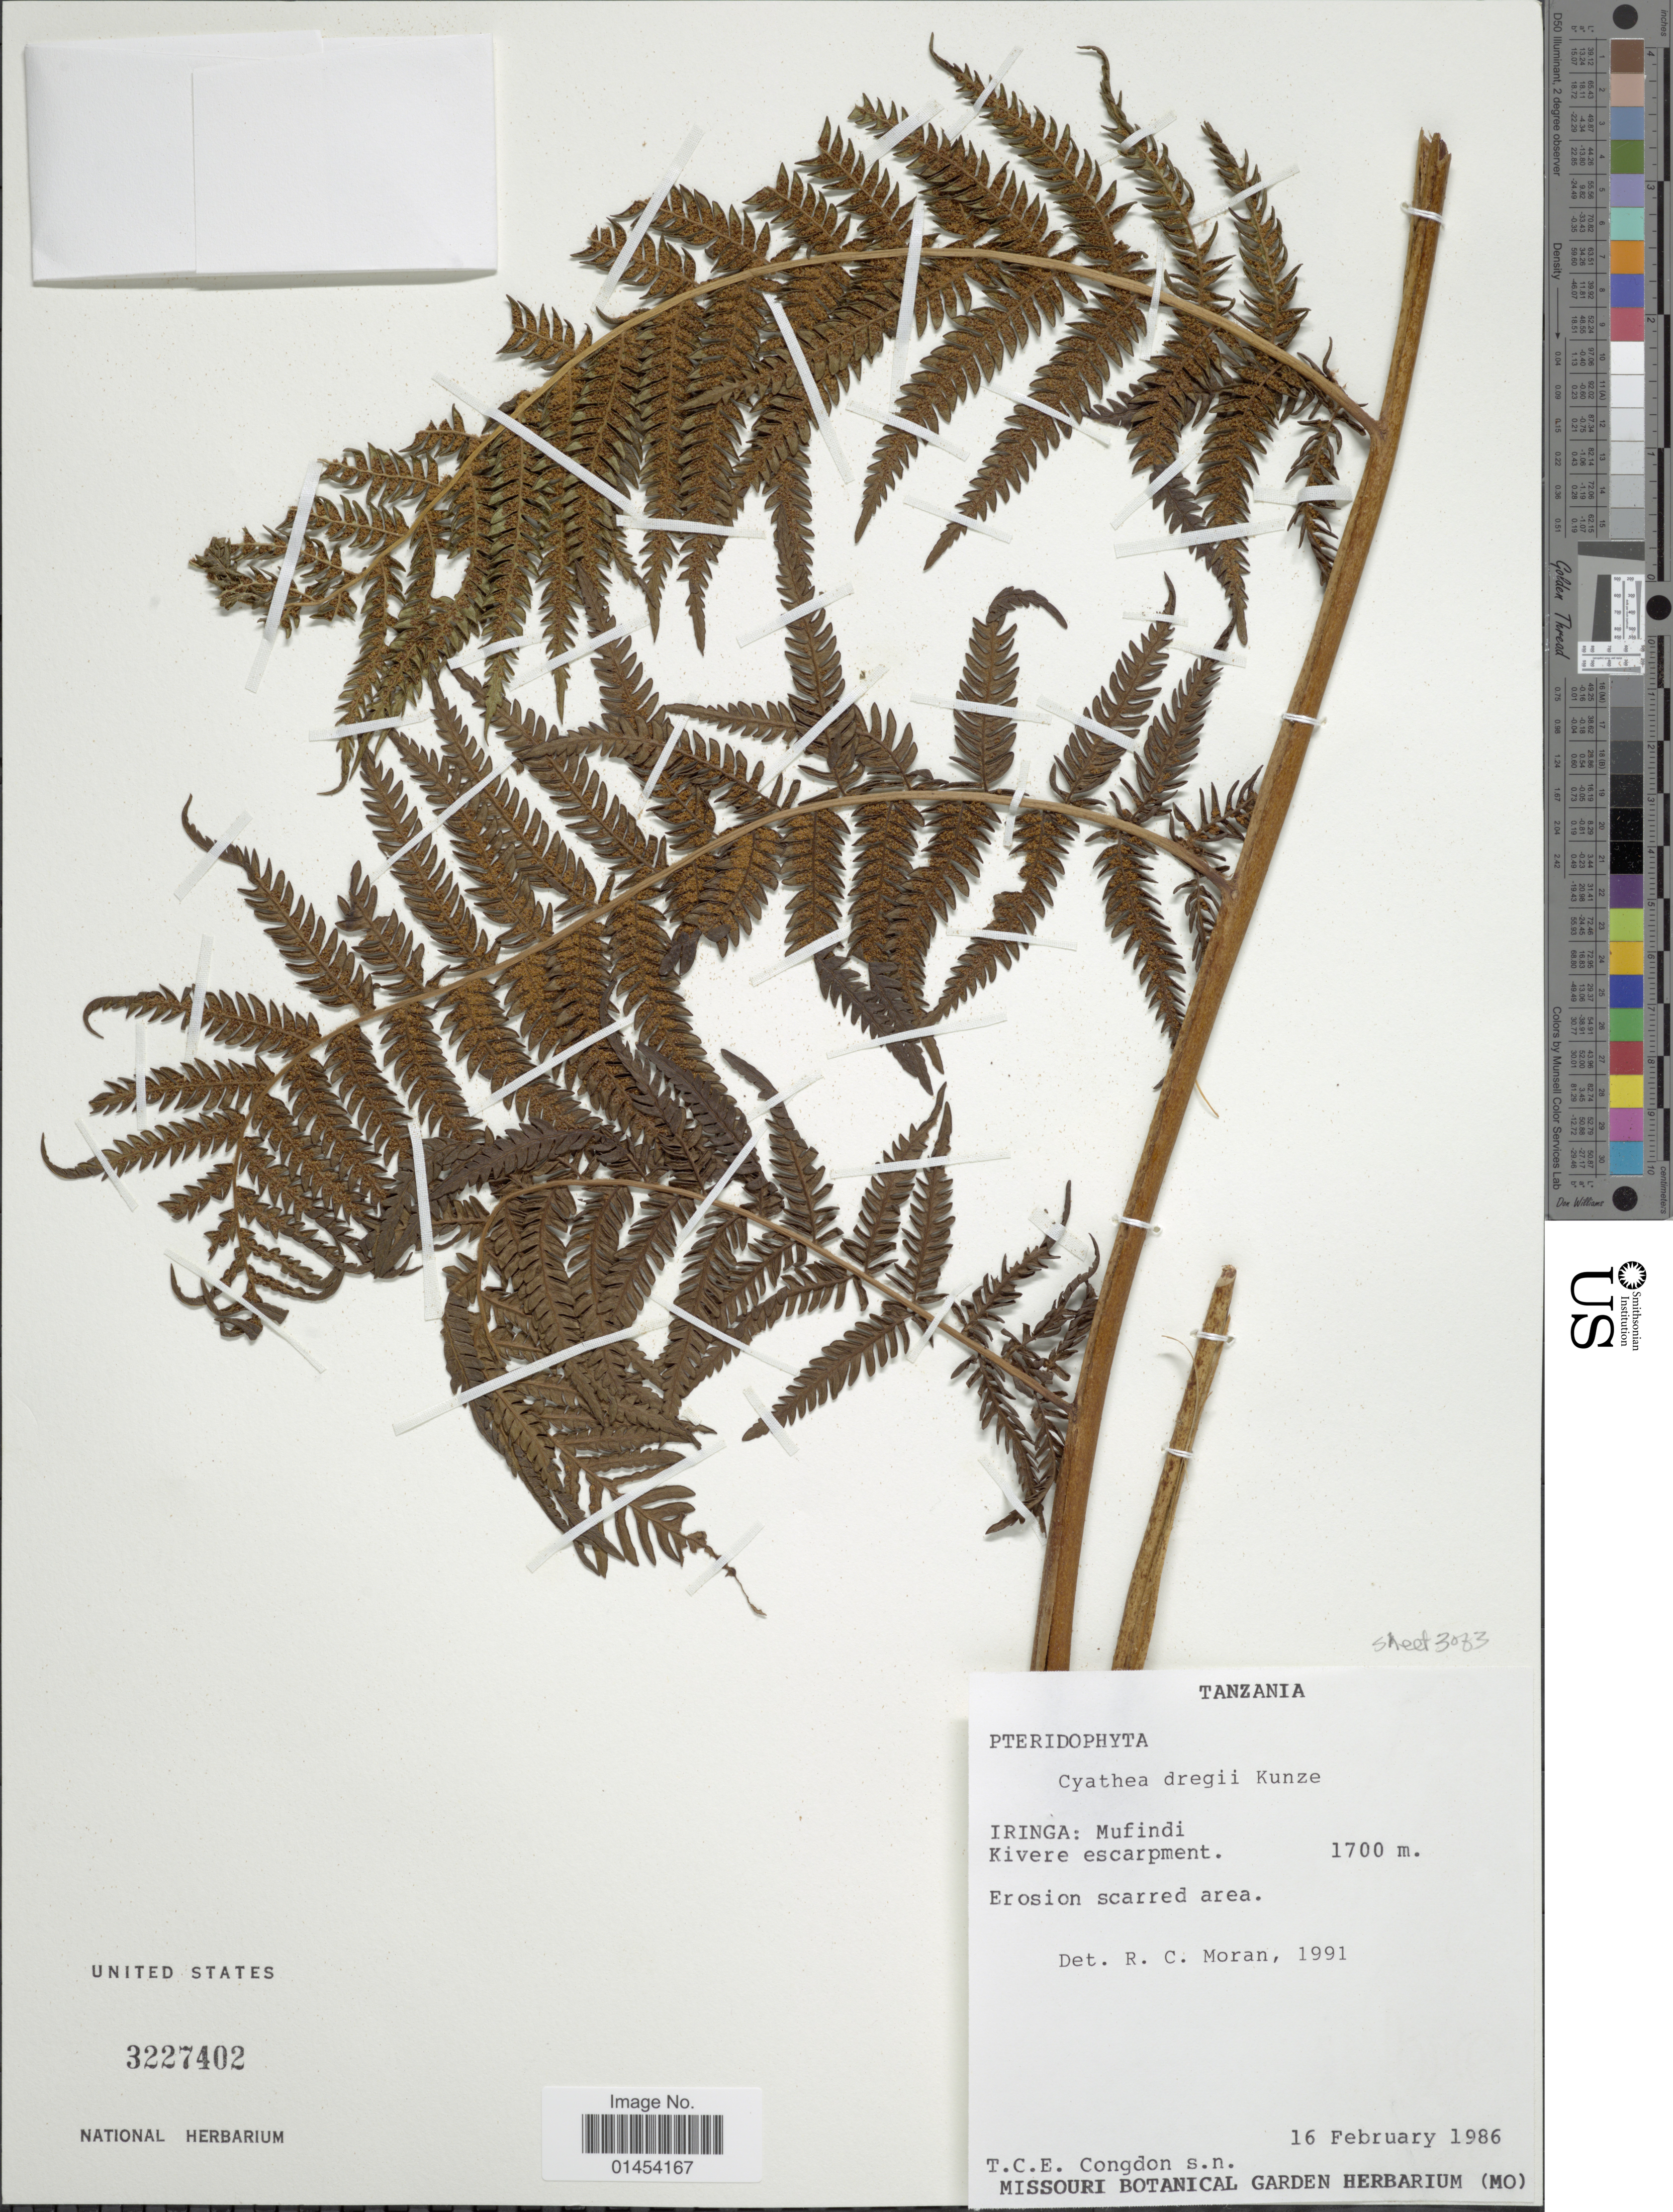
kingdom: Plantae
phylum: Tracheophyta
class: Polypodiopsida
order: Cyatheales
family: Cyatheaceae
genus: Cyathea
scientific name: Cyathea dregei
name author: Kunze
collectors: T. Congdon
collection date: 1986-02-16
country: Tanzania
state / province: Iringa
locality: Mufindi. Kivere escarpment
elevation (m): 1700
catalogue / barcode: US 3227402